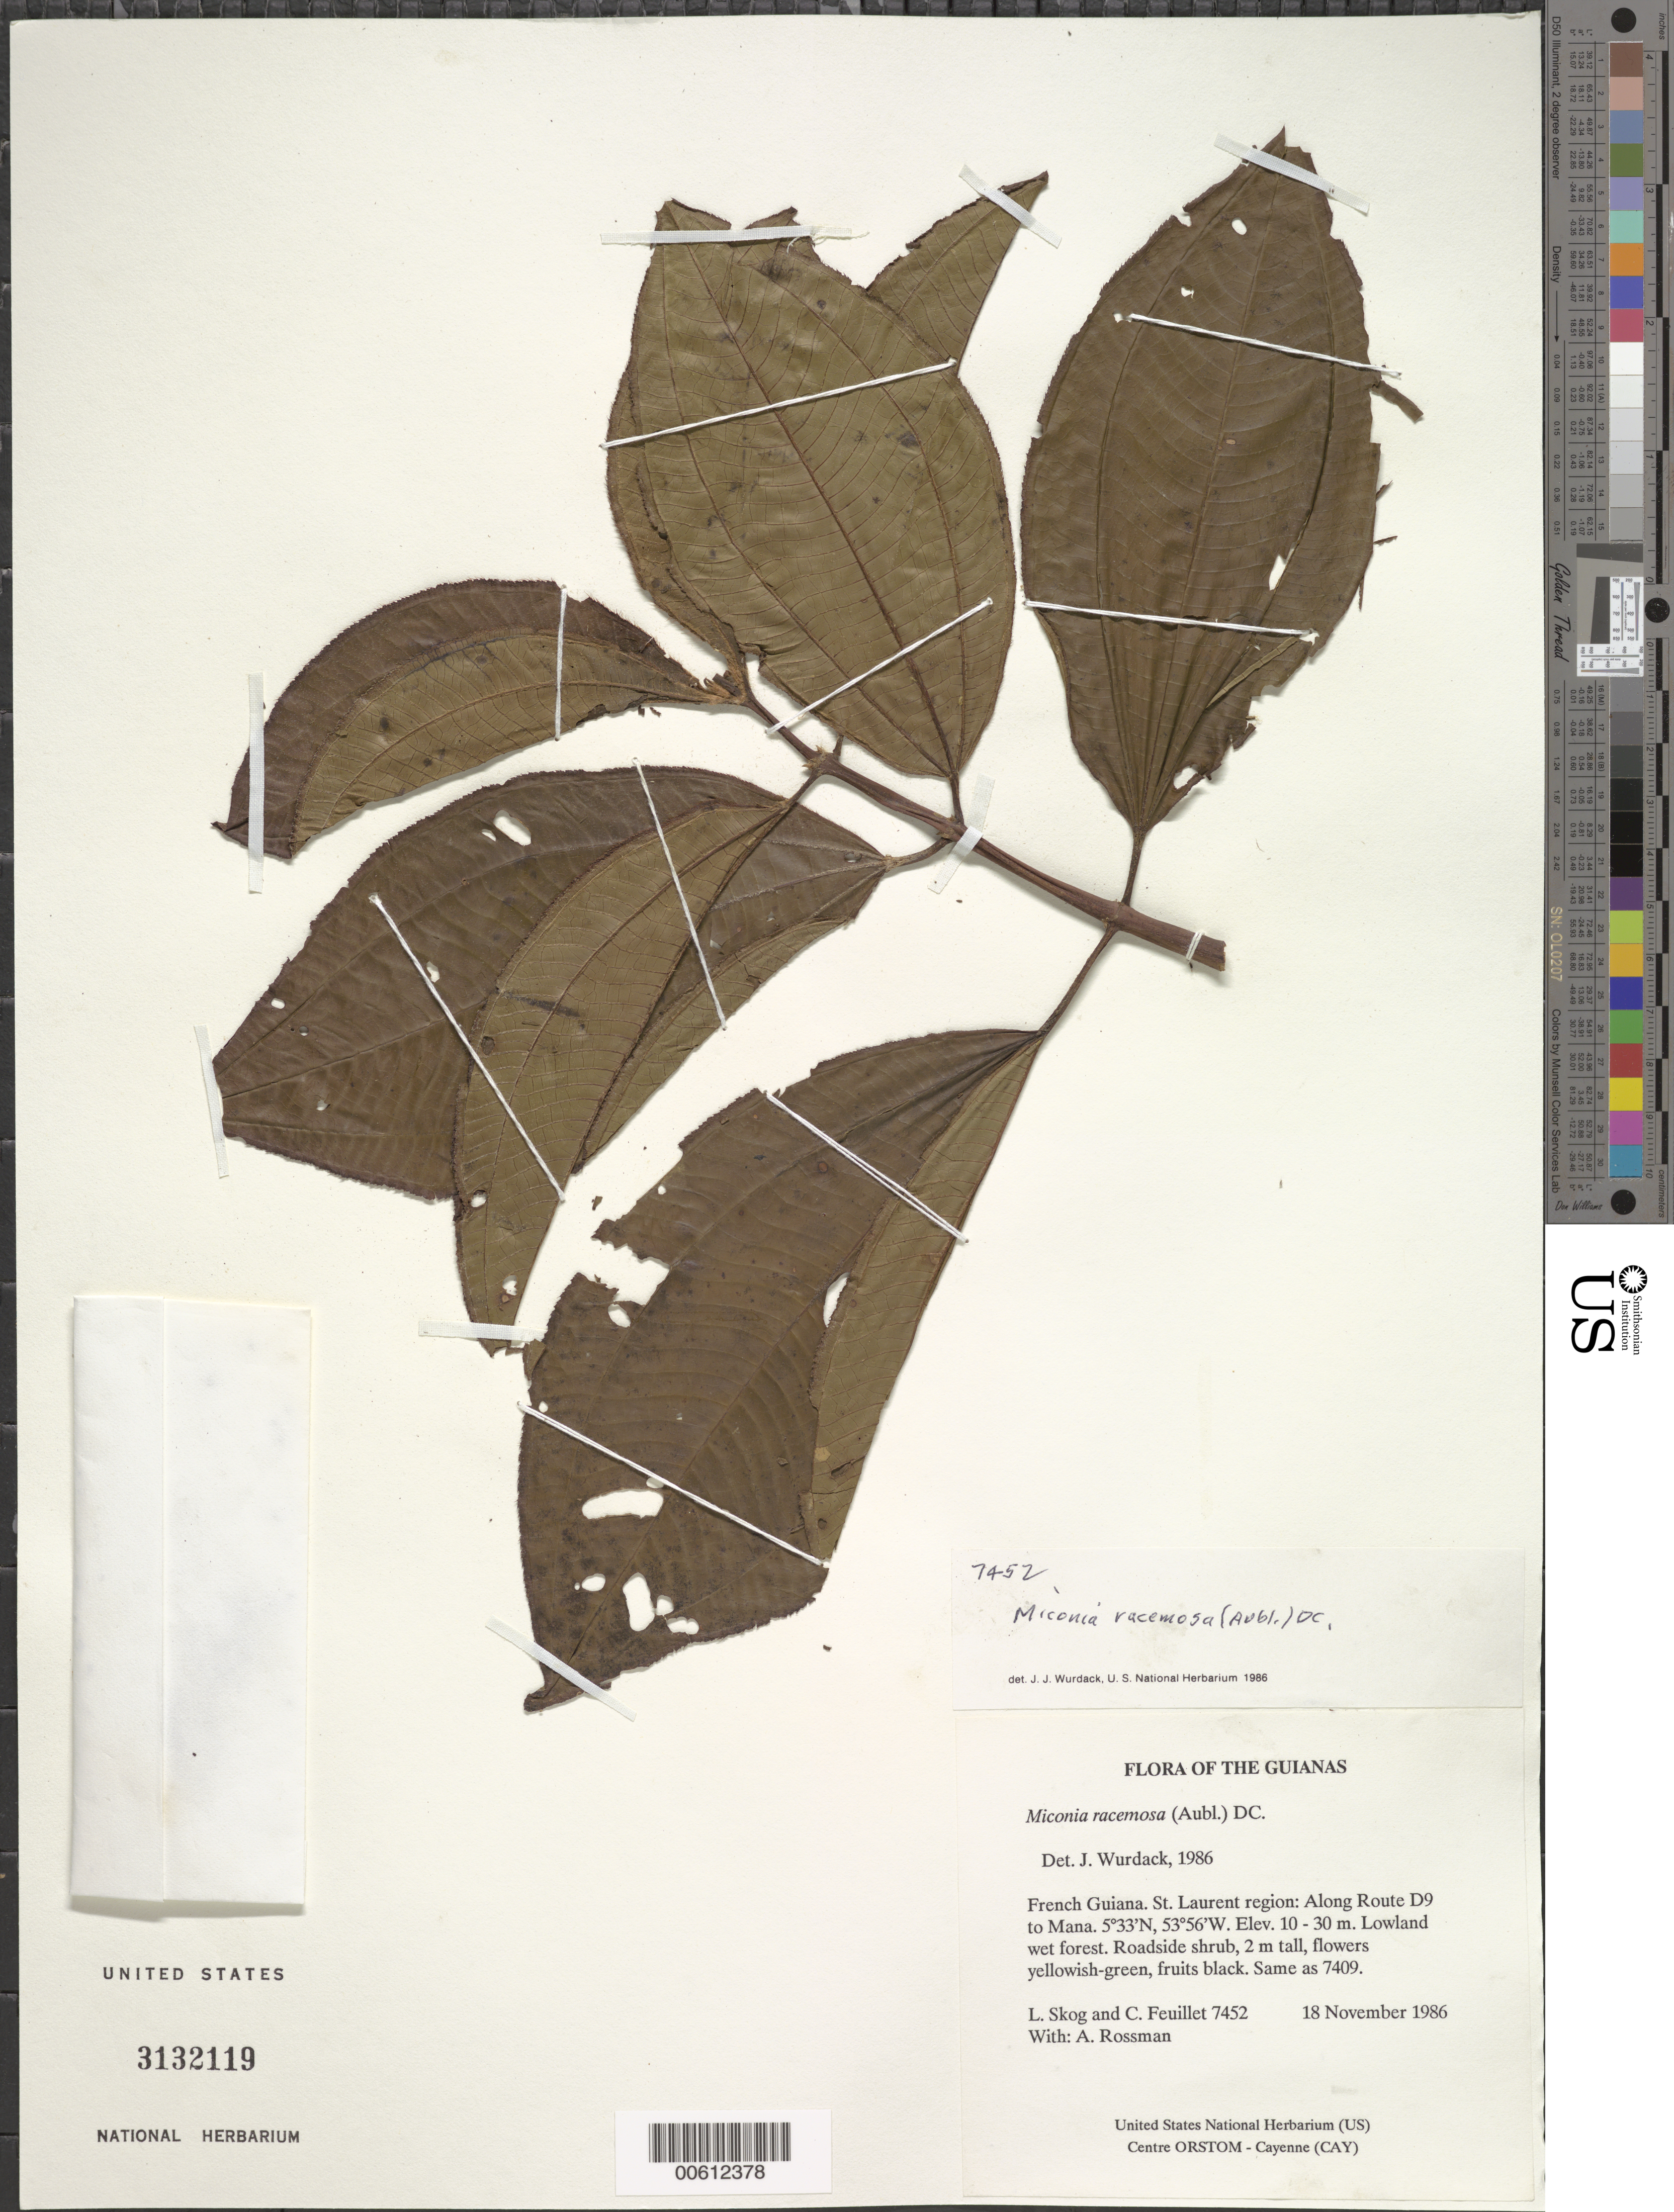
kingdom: Plantae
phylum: Tracheophyta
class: Magnoliopsida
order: Myrtales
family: Melastomataceae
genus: Miconia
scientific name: Miconia racemosa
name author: (Aubl.) DC.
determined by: Wurdack, John J., (US), US (UNITED STATES)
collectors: L. E. Skog, C. Feuillet & A. Rossman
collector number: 7452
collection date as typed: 18 November 1986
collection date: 1986-11-18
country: French Guiana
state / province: Saint-Laurent-du-Maroni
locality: Along Route D9 to Mana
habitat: Lowland wet forest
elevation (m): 10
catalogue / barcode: US 3132119